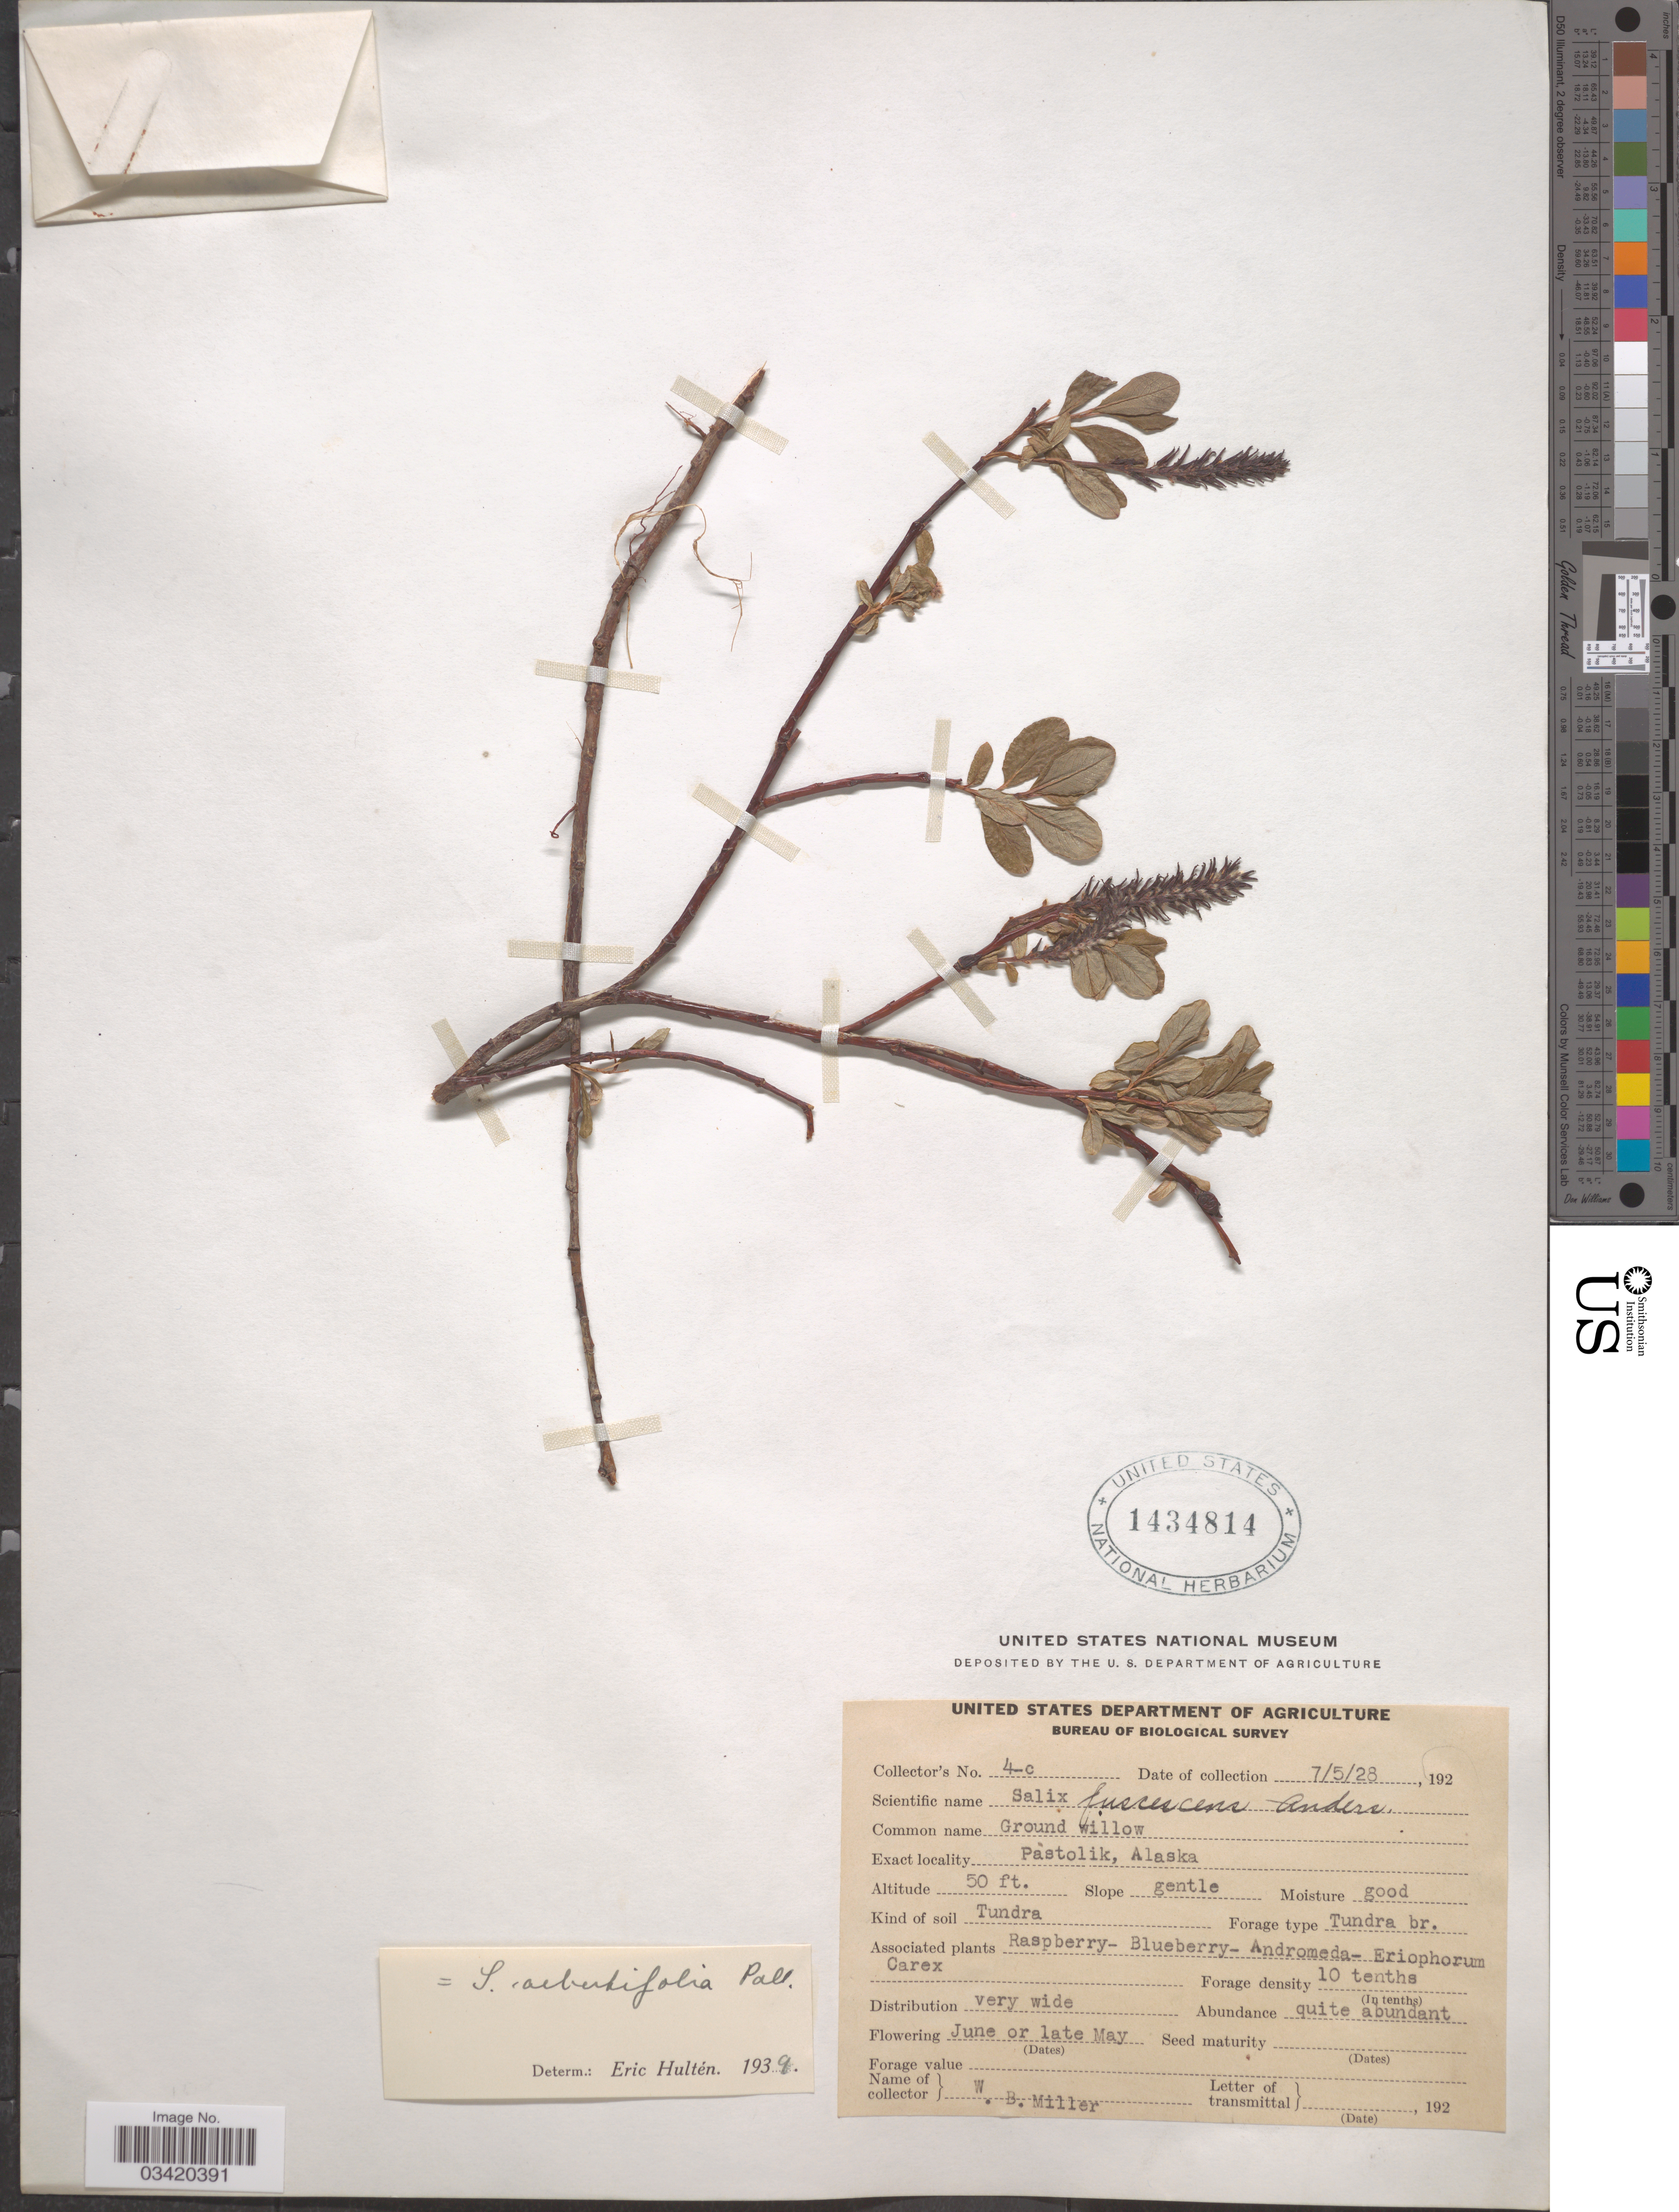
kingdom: Plantae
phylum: Tracheophyta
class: Magnoliopsida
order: Malpighiales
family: Salicaceae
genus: Salix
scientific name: Salix fuscescens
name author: Andersson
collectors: W. Miller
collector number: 4-c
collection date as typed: Transcribed d/m/y: 5/7/28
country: United States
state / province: Alaska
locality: Pastolik.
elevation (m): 15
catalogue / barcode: US 1434814